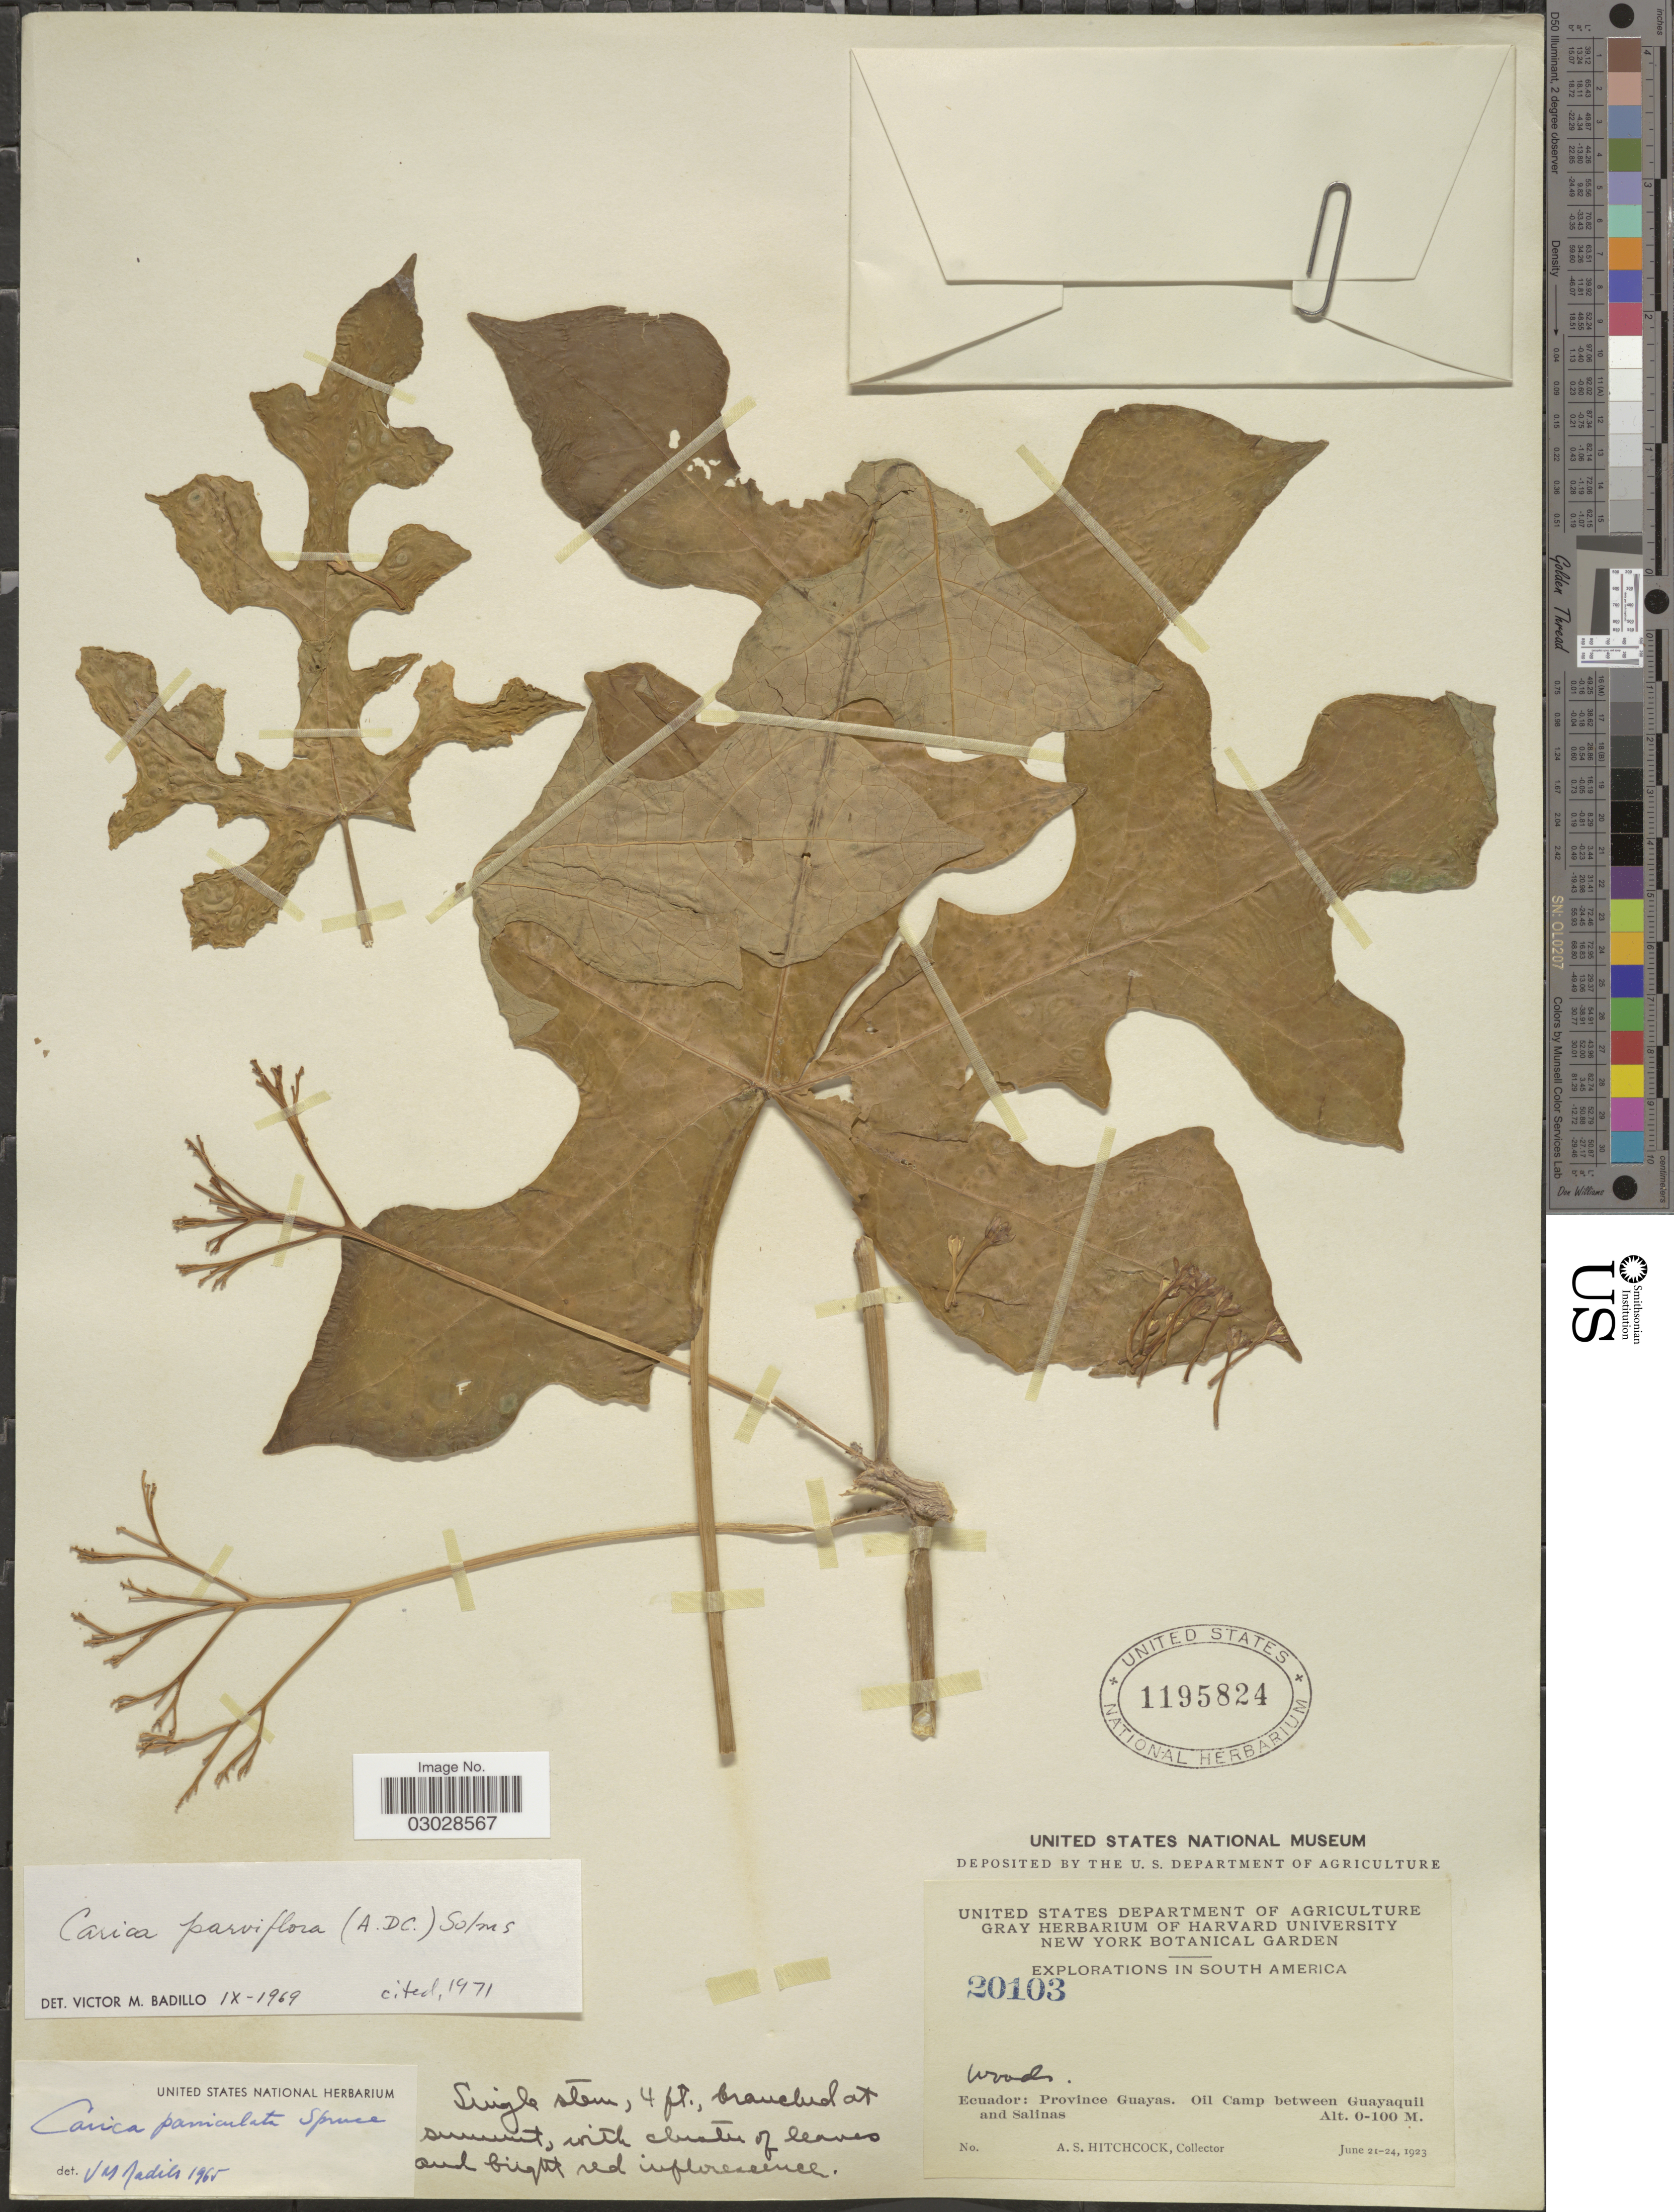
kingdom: Plantae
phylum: Tracheophyta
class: Magnoliopsida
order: Brassicales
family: Caricaceae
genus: Vasconcellea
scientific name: Vasconcellea parviflora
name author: A. DC.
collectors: A. S. Hitchcock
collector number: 20103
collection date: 1923-06-21/1923-06-24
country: Ecuador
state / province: Guayas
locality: Oil Camp between Guayaquil and Salinas.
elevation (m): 0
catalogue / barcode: US 1195824